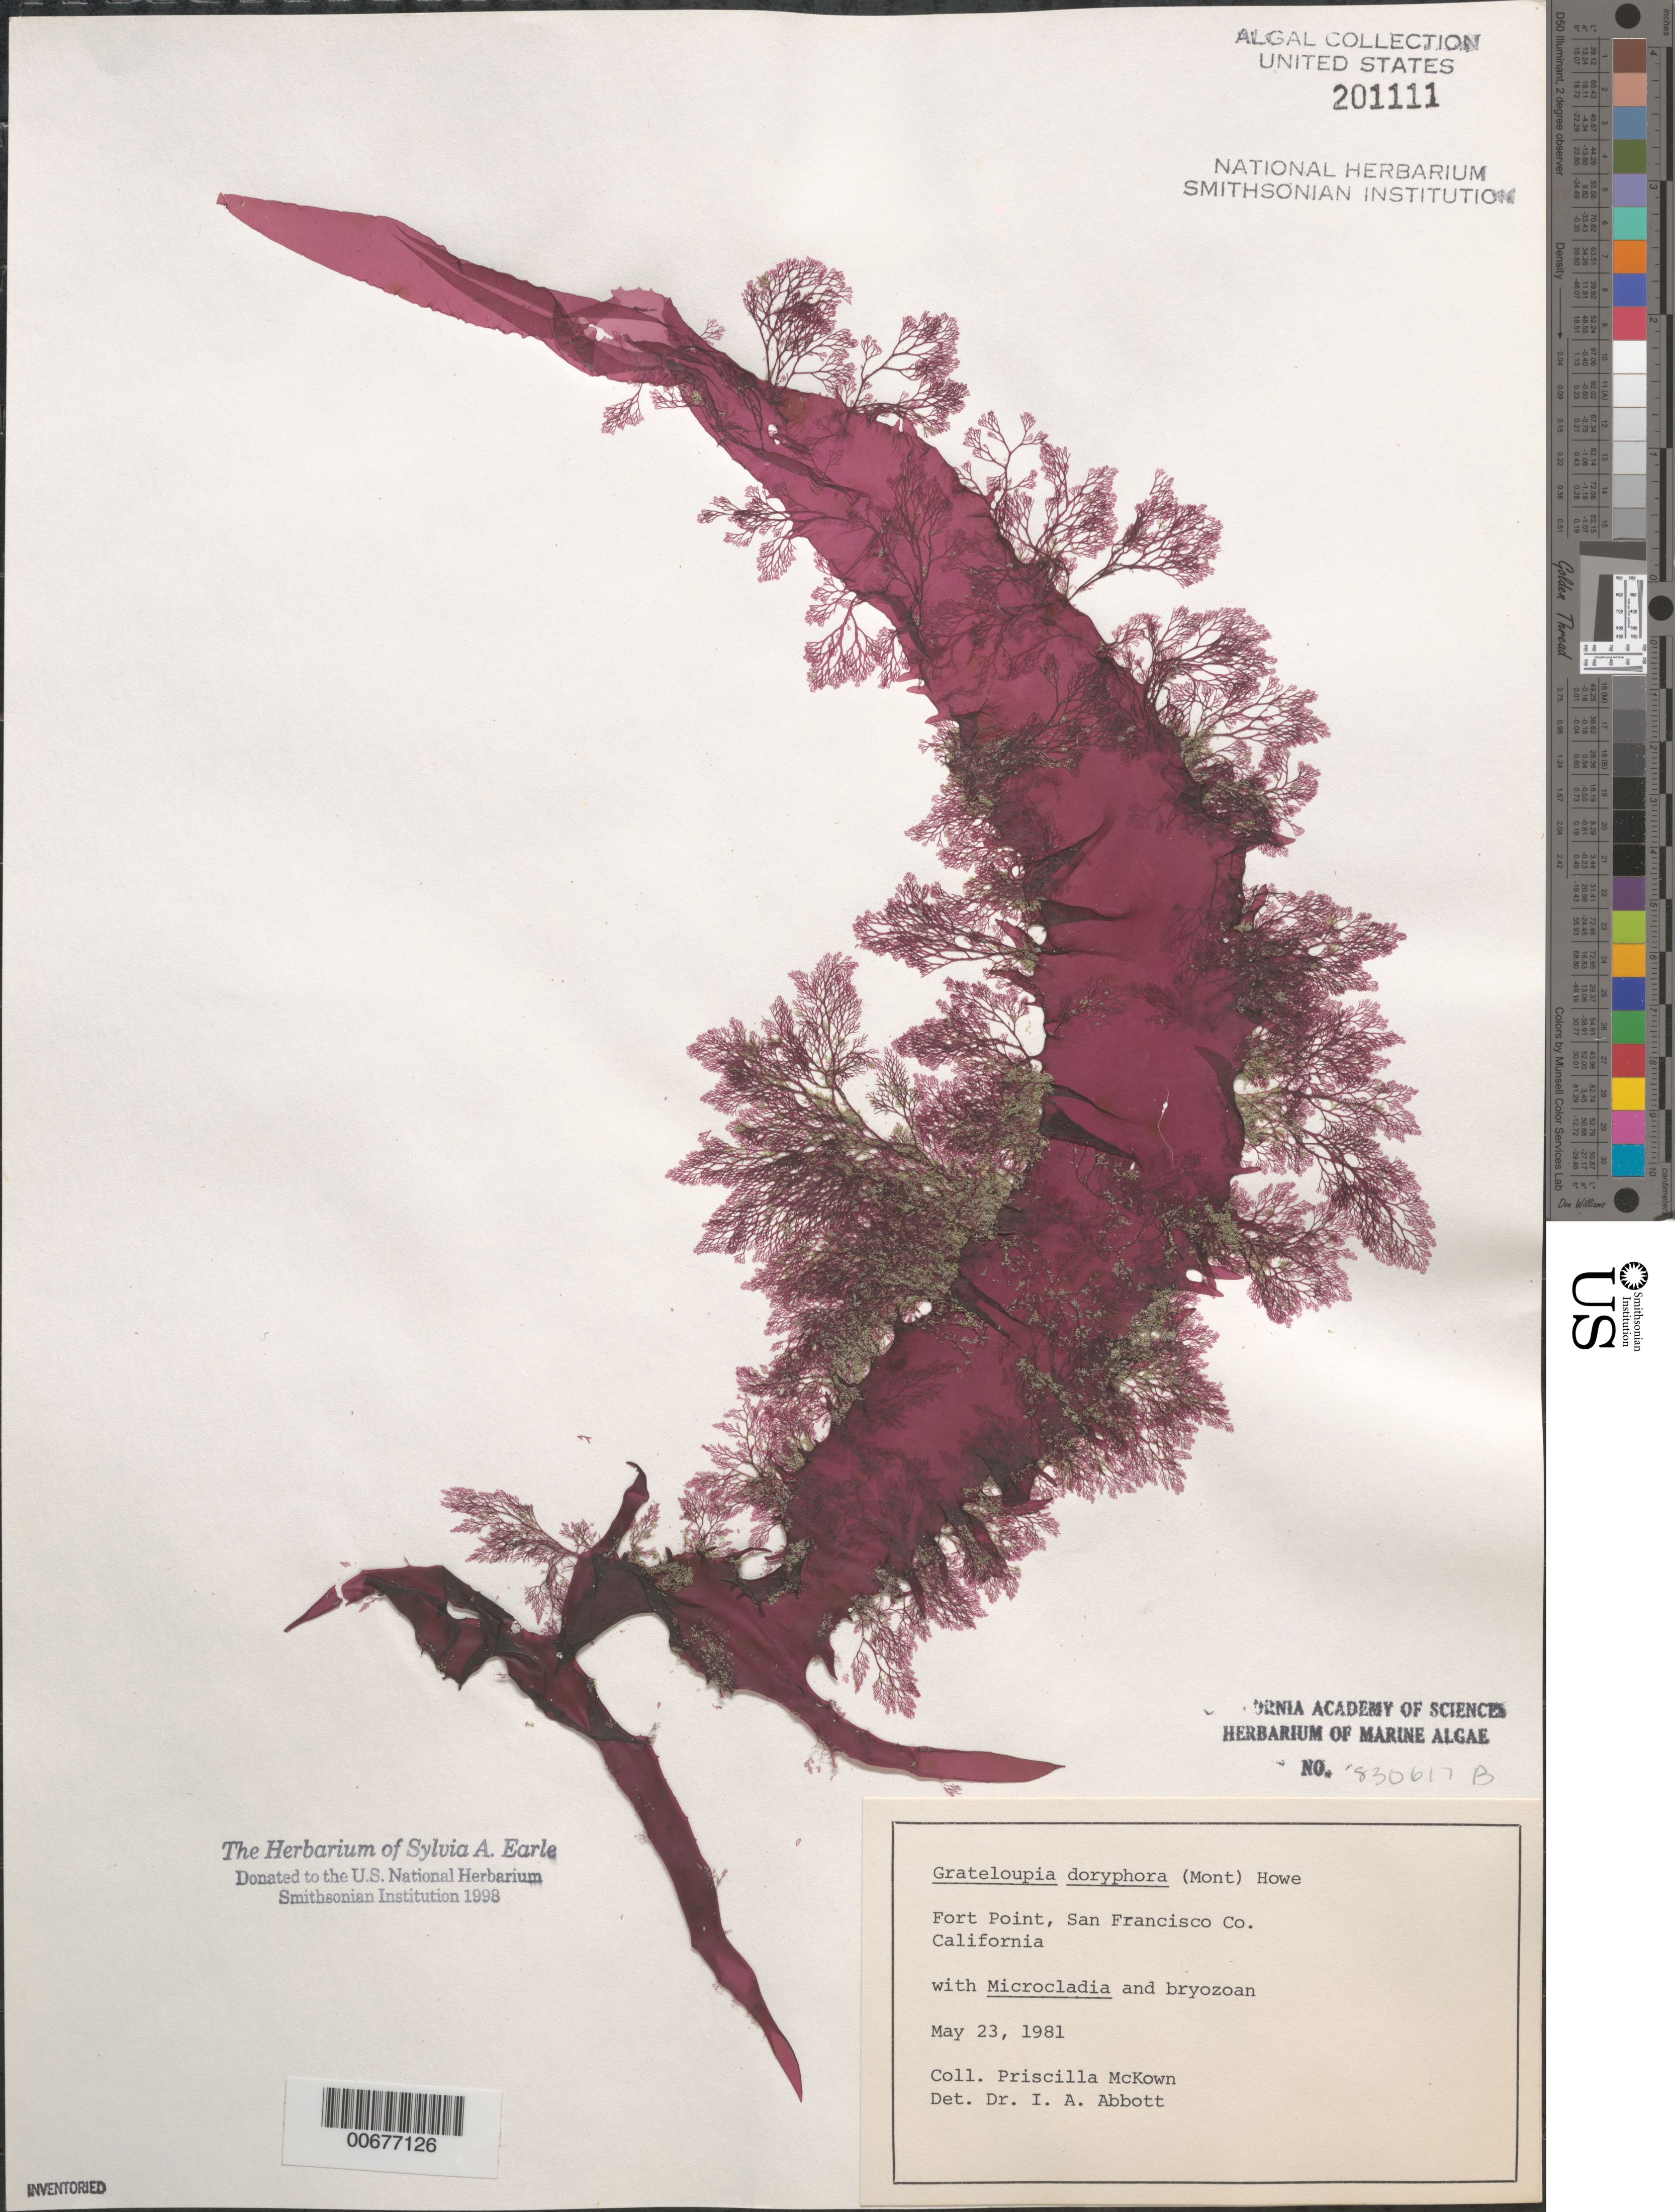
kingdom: Plantae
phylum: Rhodophyta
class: Florideophyceae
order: Halymeniales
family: Halymeniaceae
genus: Grateloupia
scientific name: Grateloupia doryphora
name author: (Mont.) Howe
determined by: Abbott, Isabella A.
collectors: P. McKown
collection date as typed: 23 May 1981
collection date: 1981-05-23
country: United States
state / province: California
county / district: San Francisco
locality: San Francisco, Fort Point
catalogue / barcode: US 201111